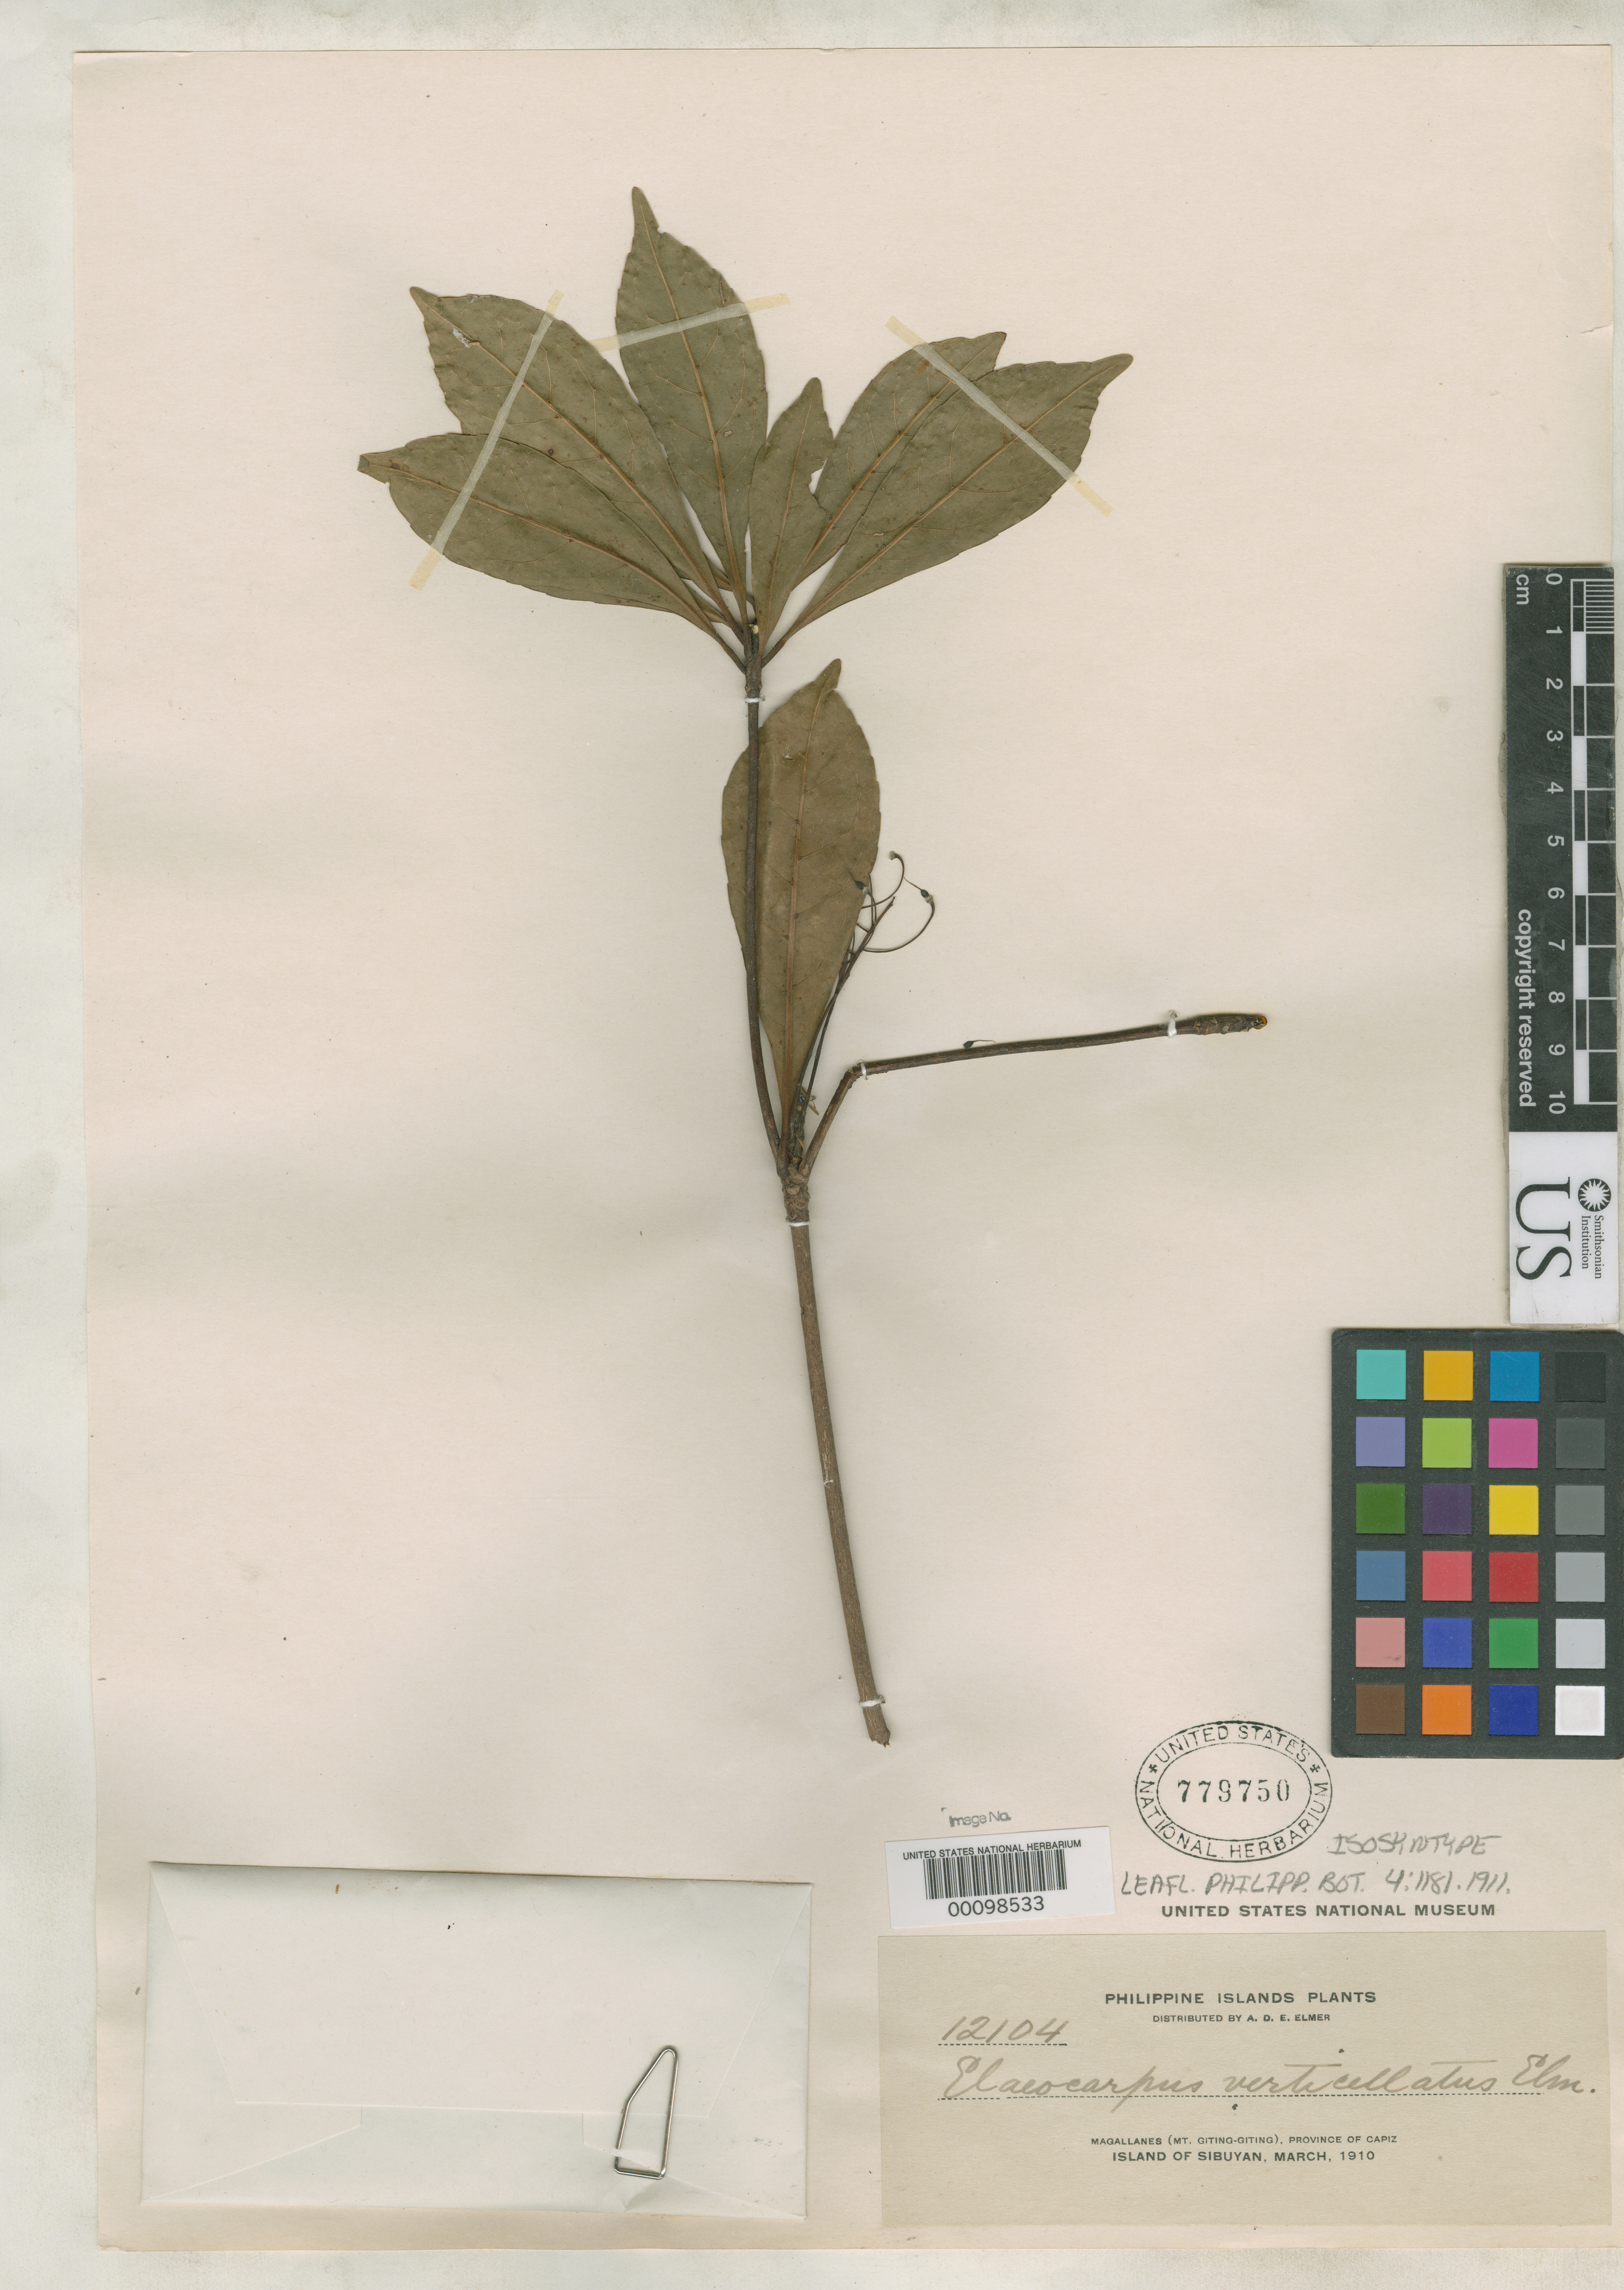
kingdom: Plantae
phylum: Tracheophyta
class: Magnoliopsida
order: Oxalidales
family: Elaeocarpaceae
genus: Elaeocarpus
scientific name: Elaeocarpus verticillatus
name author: Elmer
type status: Isosyntype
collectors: A. D. E. Elmer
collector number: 12104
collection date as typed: Mar 1910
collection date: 1910-03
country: Philippines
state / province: Mimaropa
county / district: Romblon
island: Sibuyan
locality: Magallanes (Mt. Giting-Giting).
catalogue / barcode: US 779750